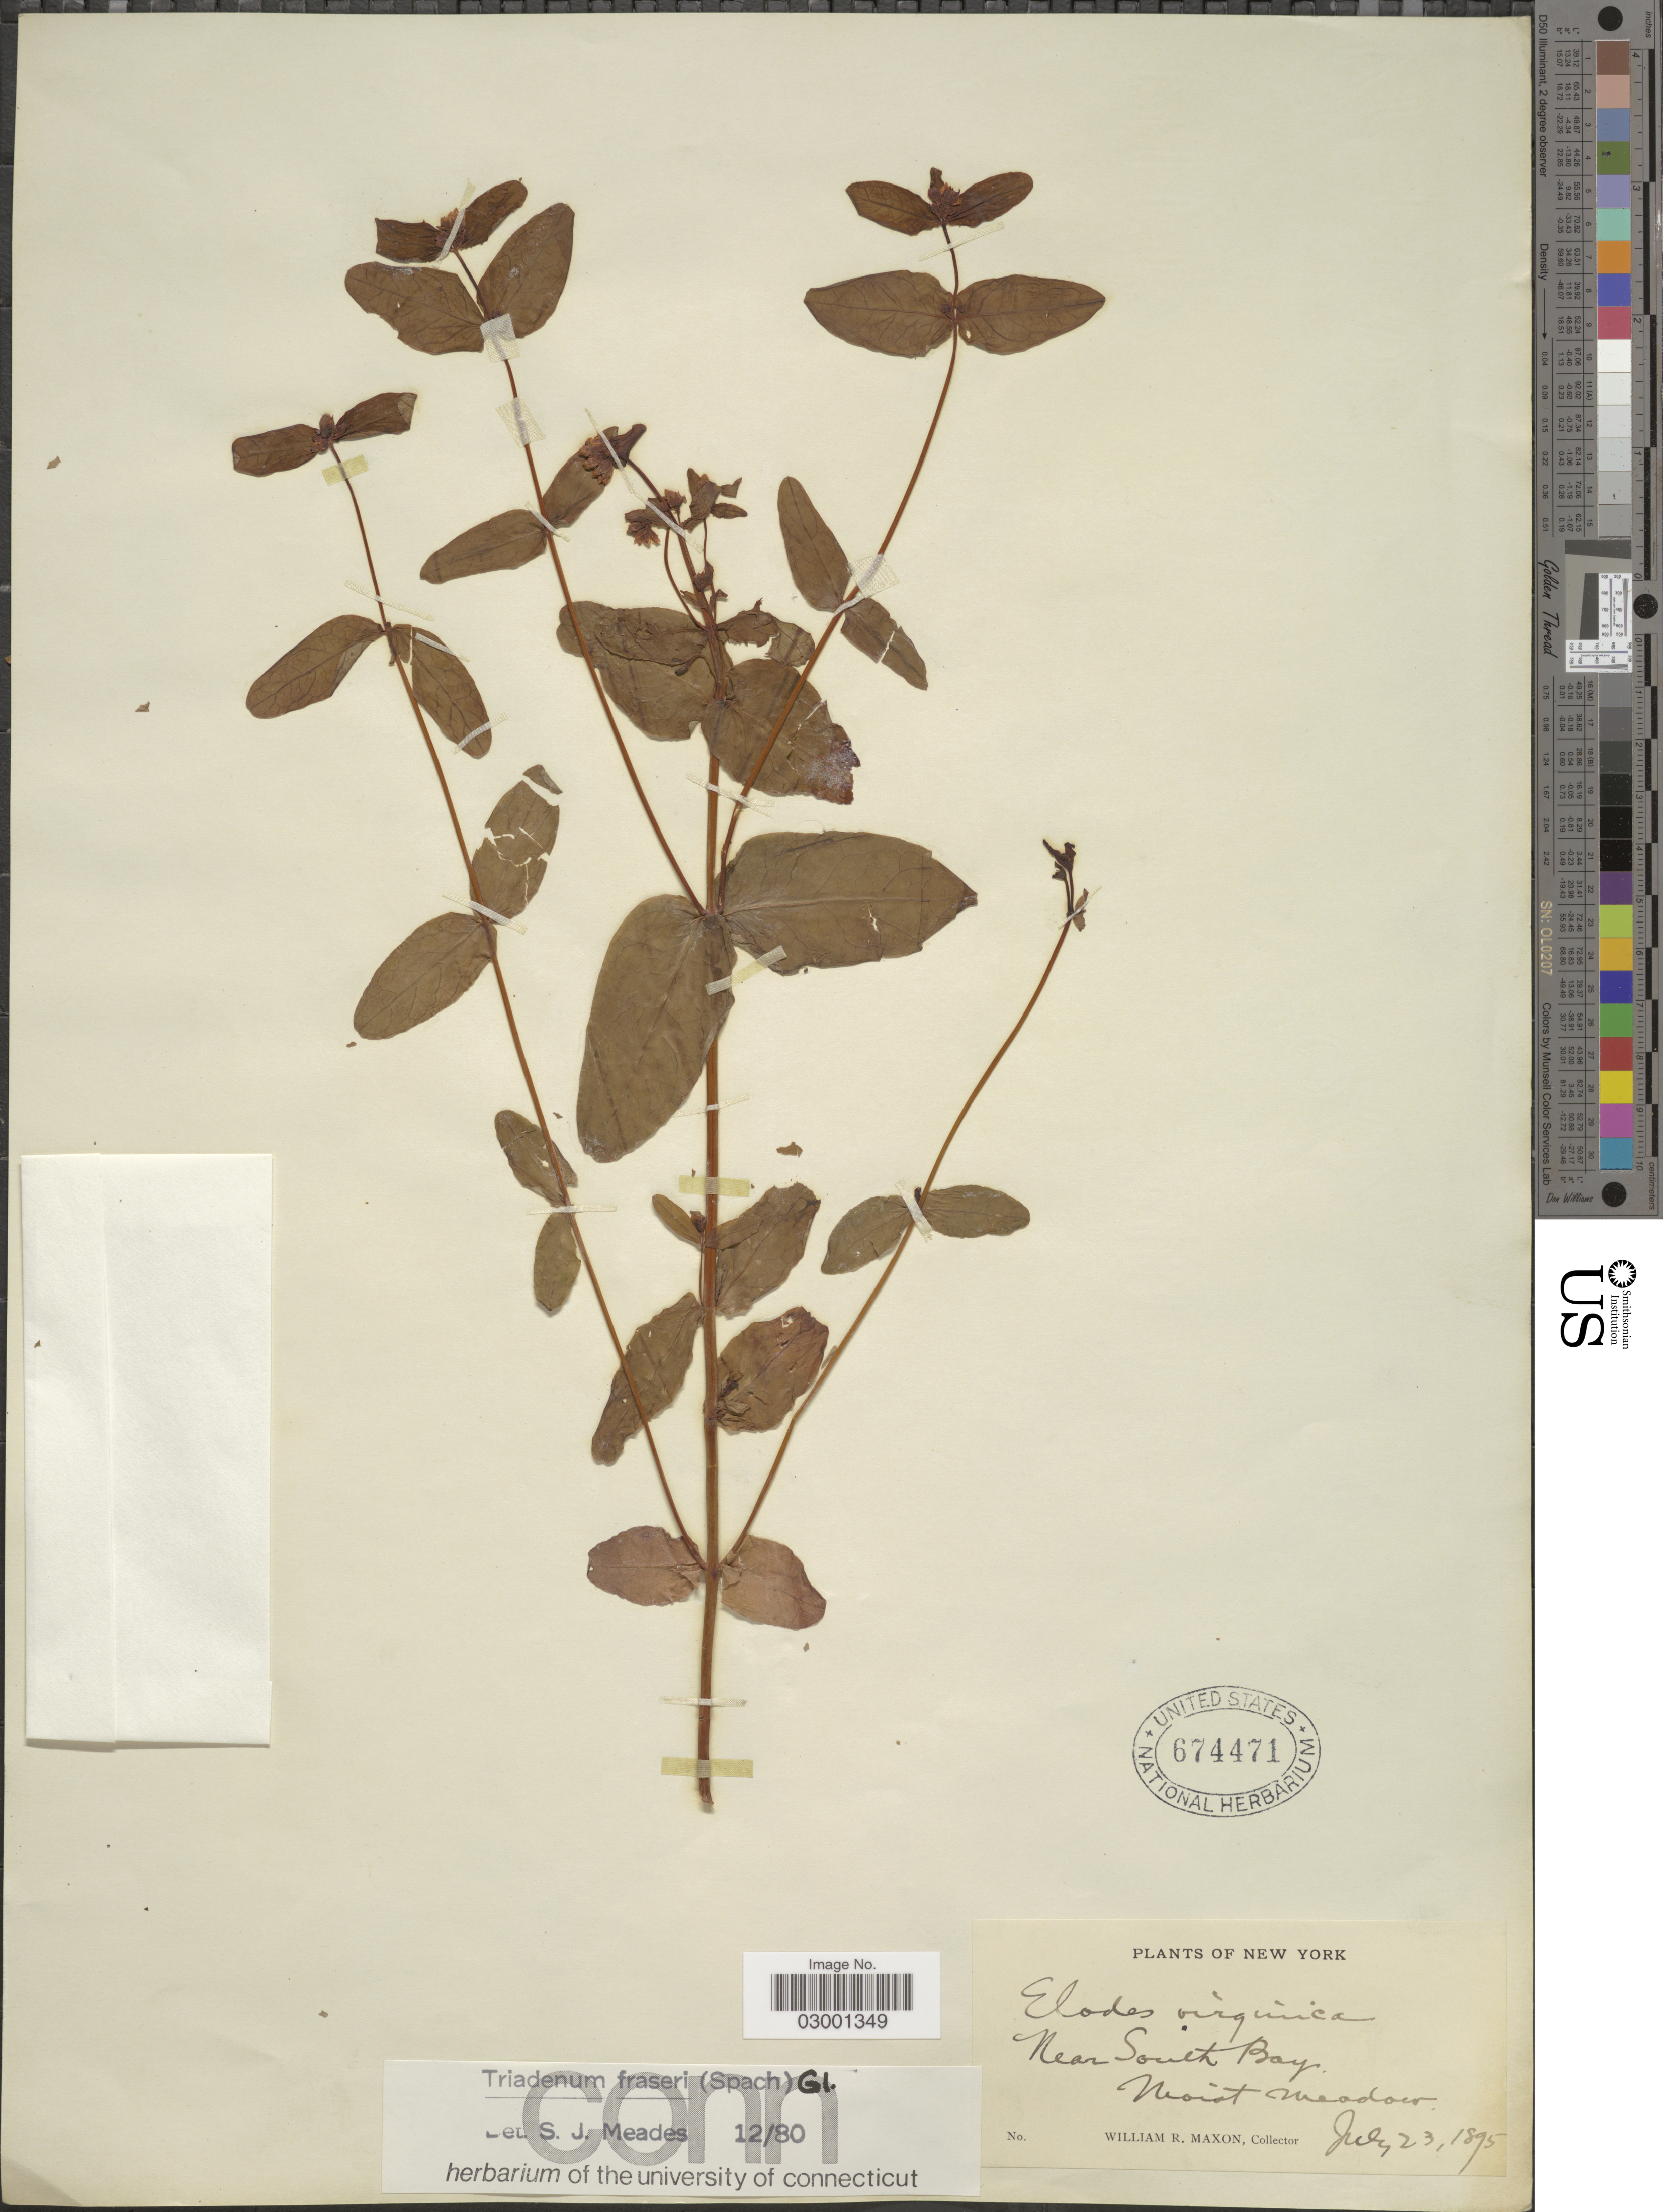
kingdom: Plantae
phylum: Tracheophyta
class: Magnoliopsida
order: Malpighiales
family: Hypericaceae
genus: Hypericum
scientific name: Hypericum fraseri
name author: Steud.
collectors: W. R. Maxon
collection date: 1895-07-23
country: United States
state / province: New York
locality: Near South Bay.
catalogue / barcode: US 674471